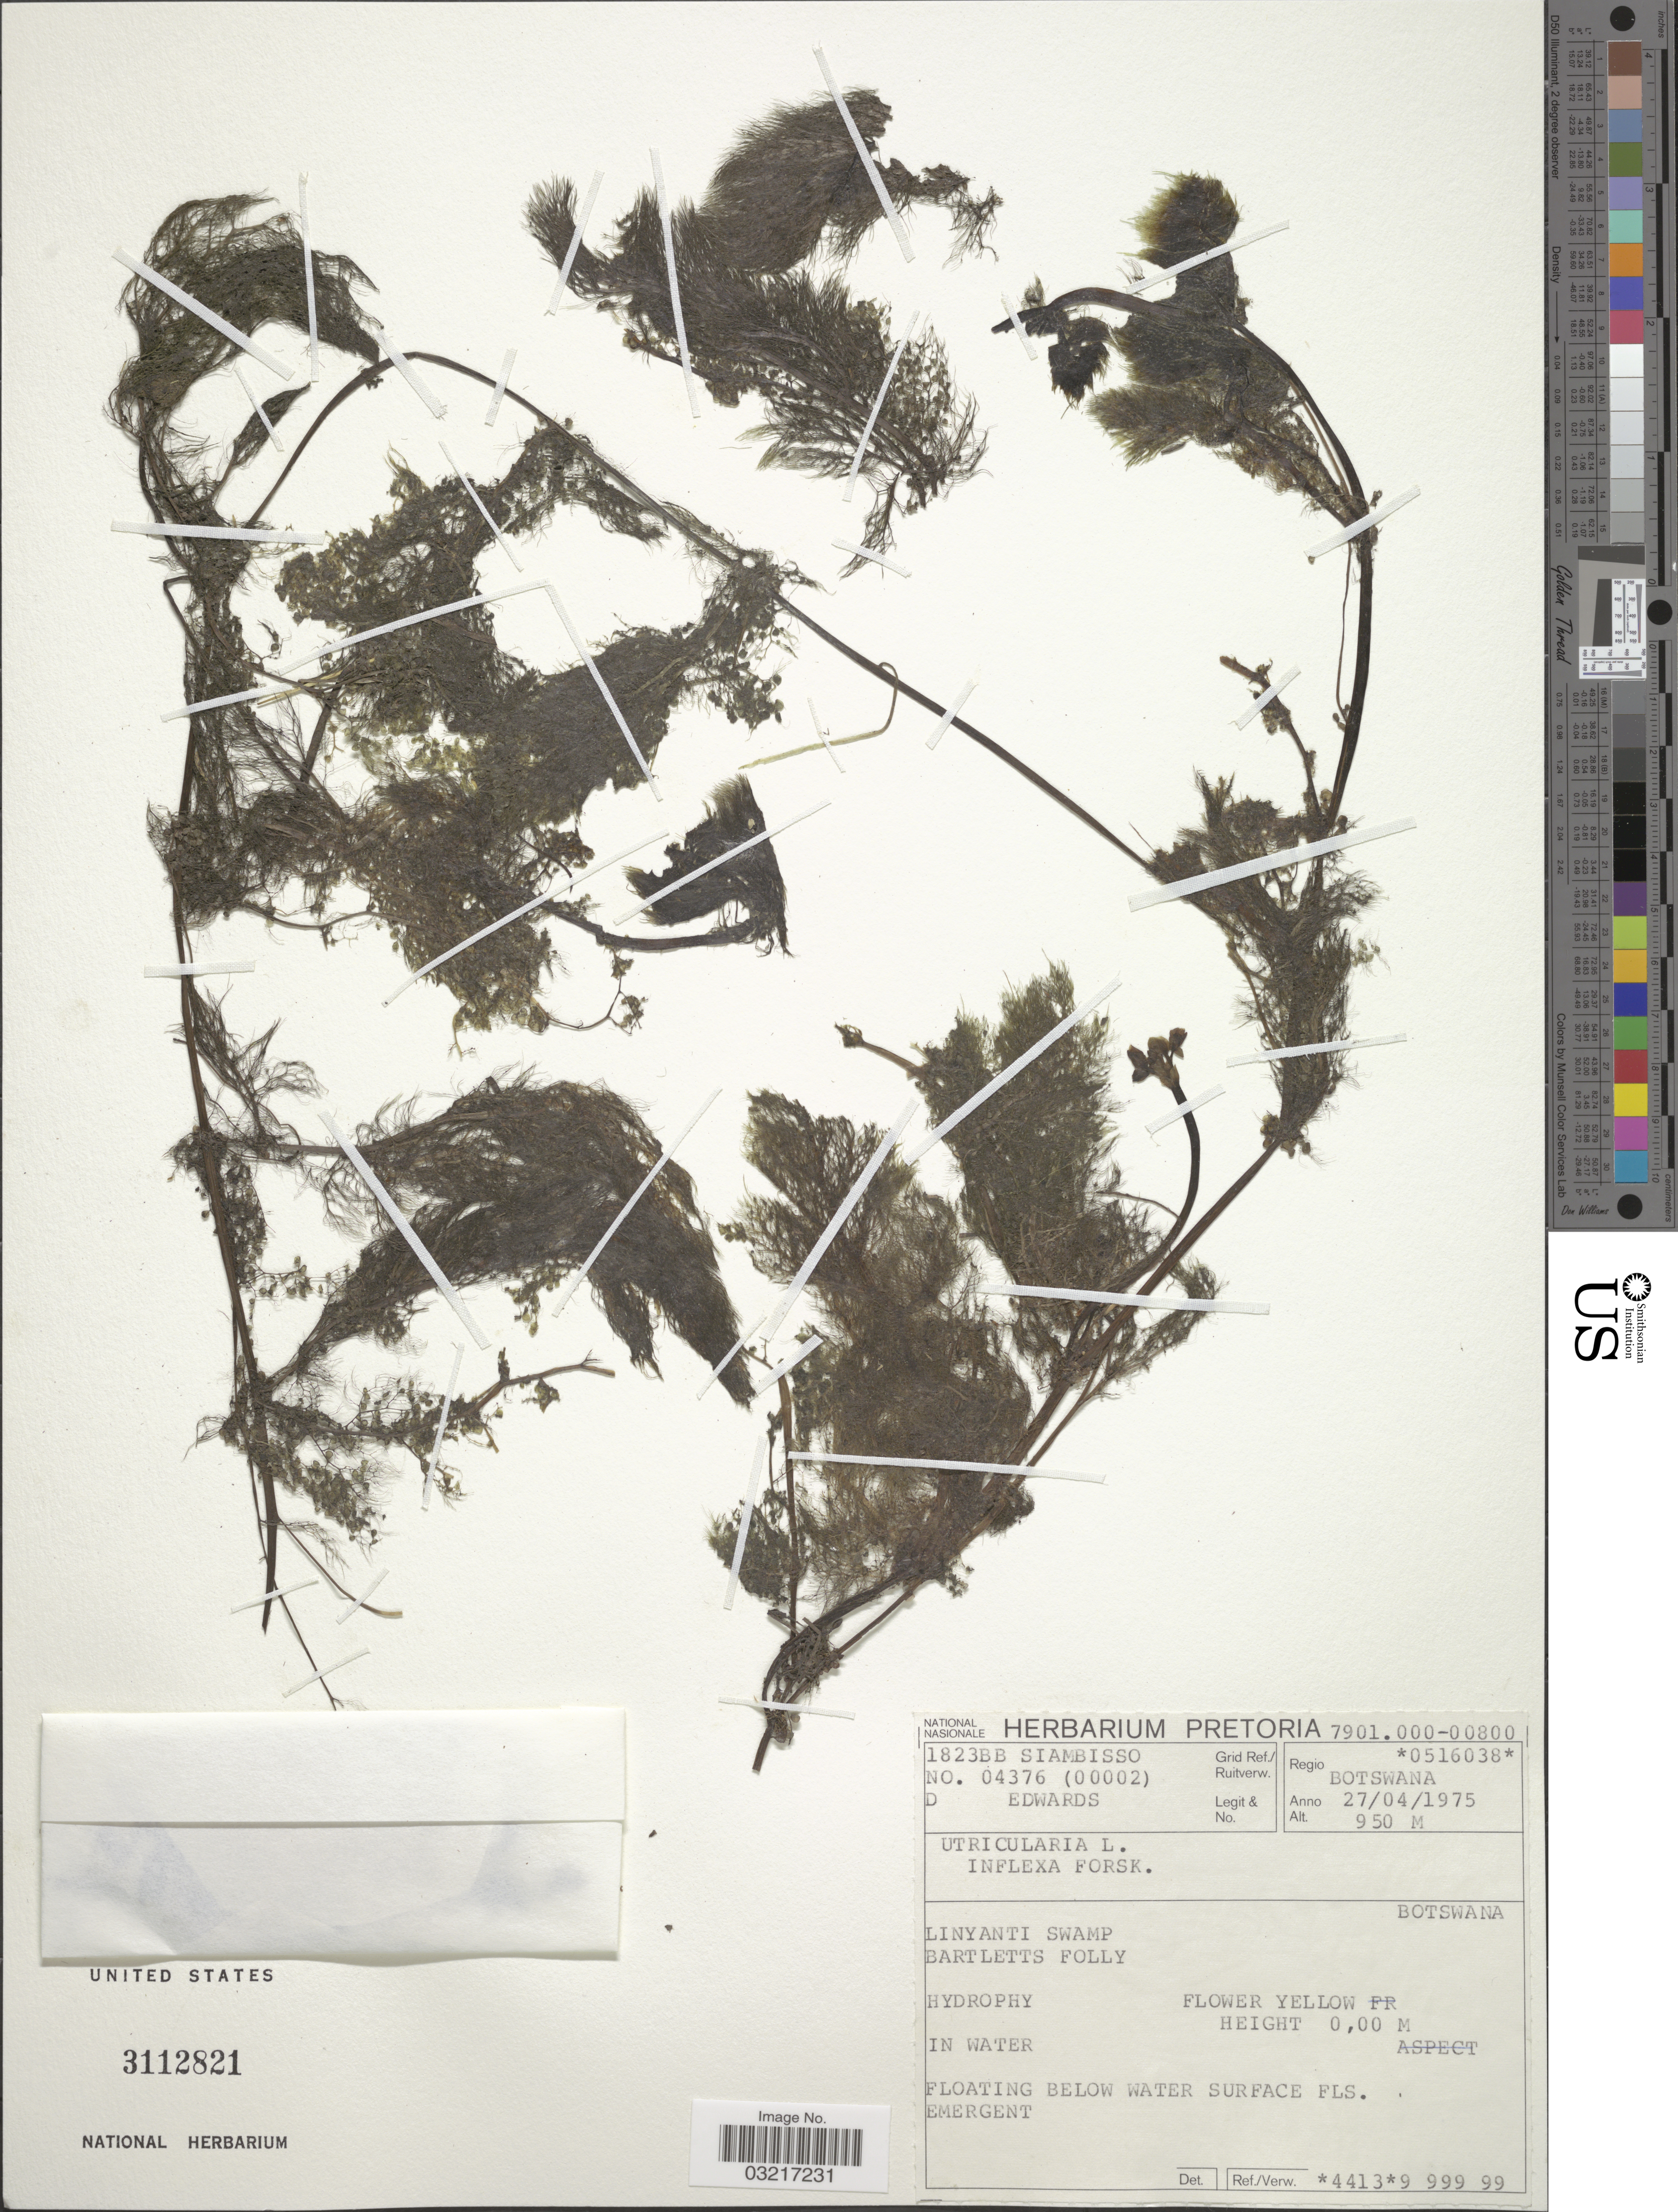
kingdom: Plantae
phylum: Tracheophyta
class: Magnoliopsida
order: Lamiales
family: Lentibulariaceae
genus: Utricularia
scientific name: Utricularia inflexa var. inflexa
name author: Forssk.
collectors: D. Edwards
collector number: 04376 (00002)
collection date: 1975-04-27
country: Botswana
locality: Regio Botswana. Grid Ref./ Ruitverw. 1823BB Siambisso. Linyanti Swamp. Bartletts Folly.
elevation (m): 950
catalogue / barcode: US 3112821